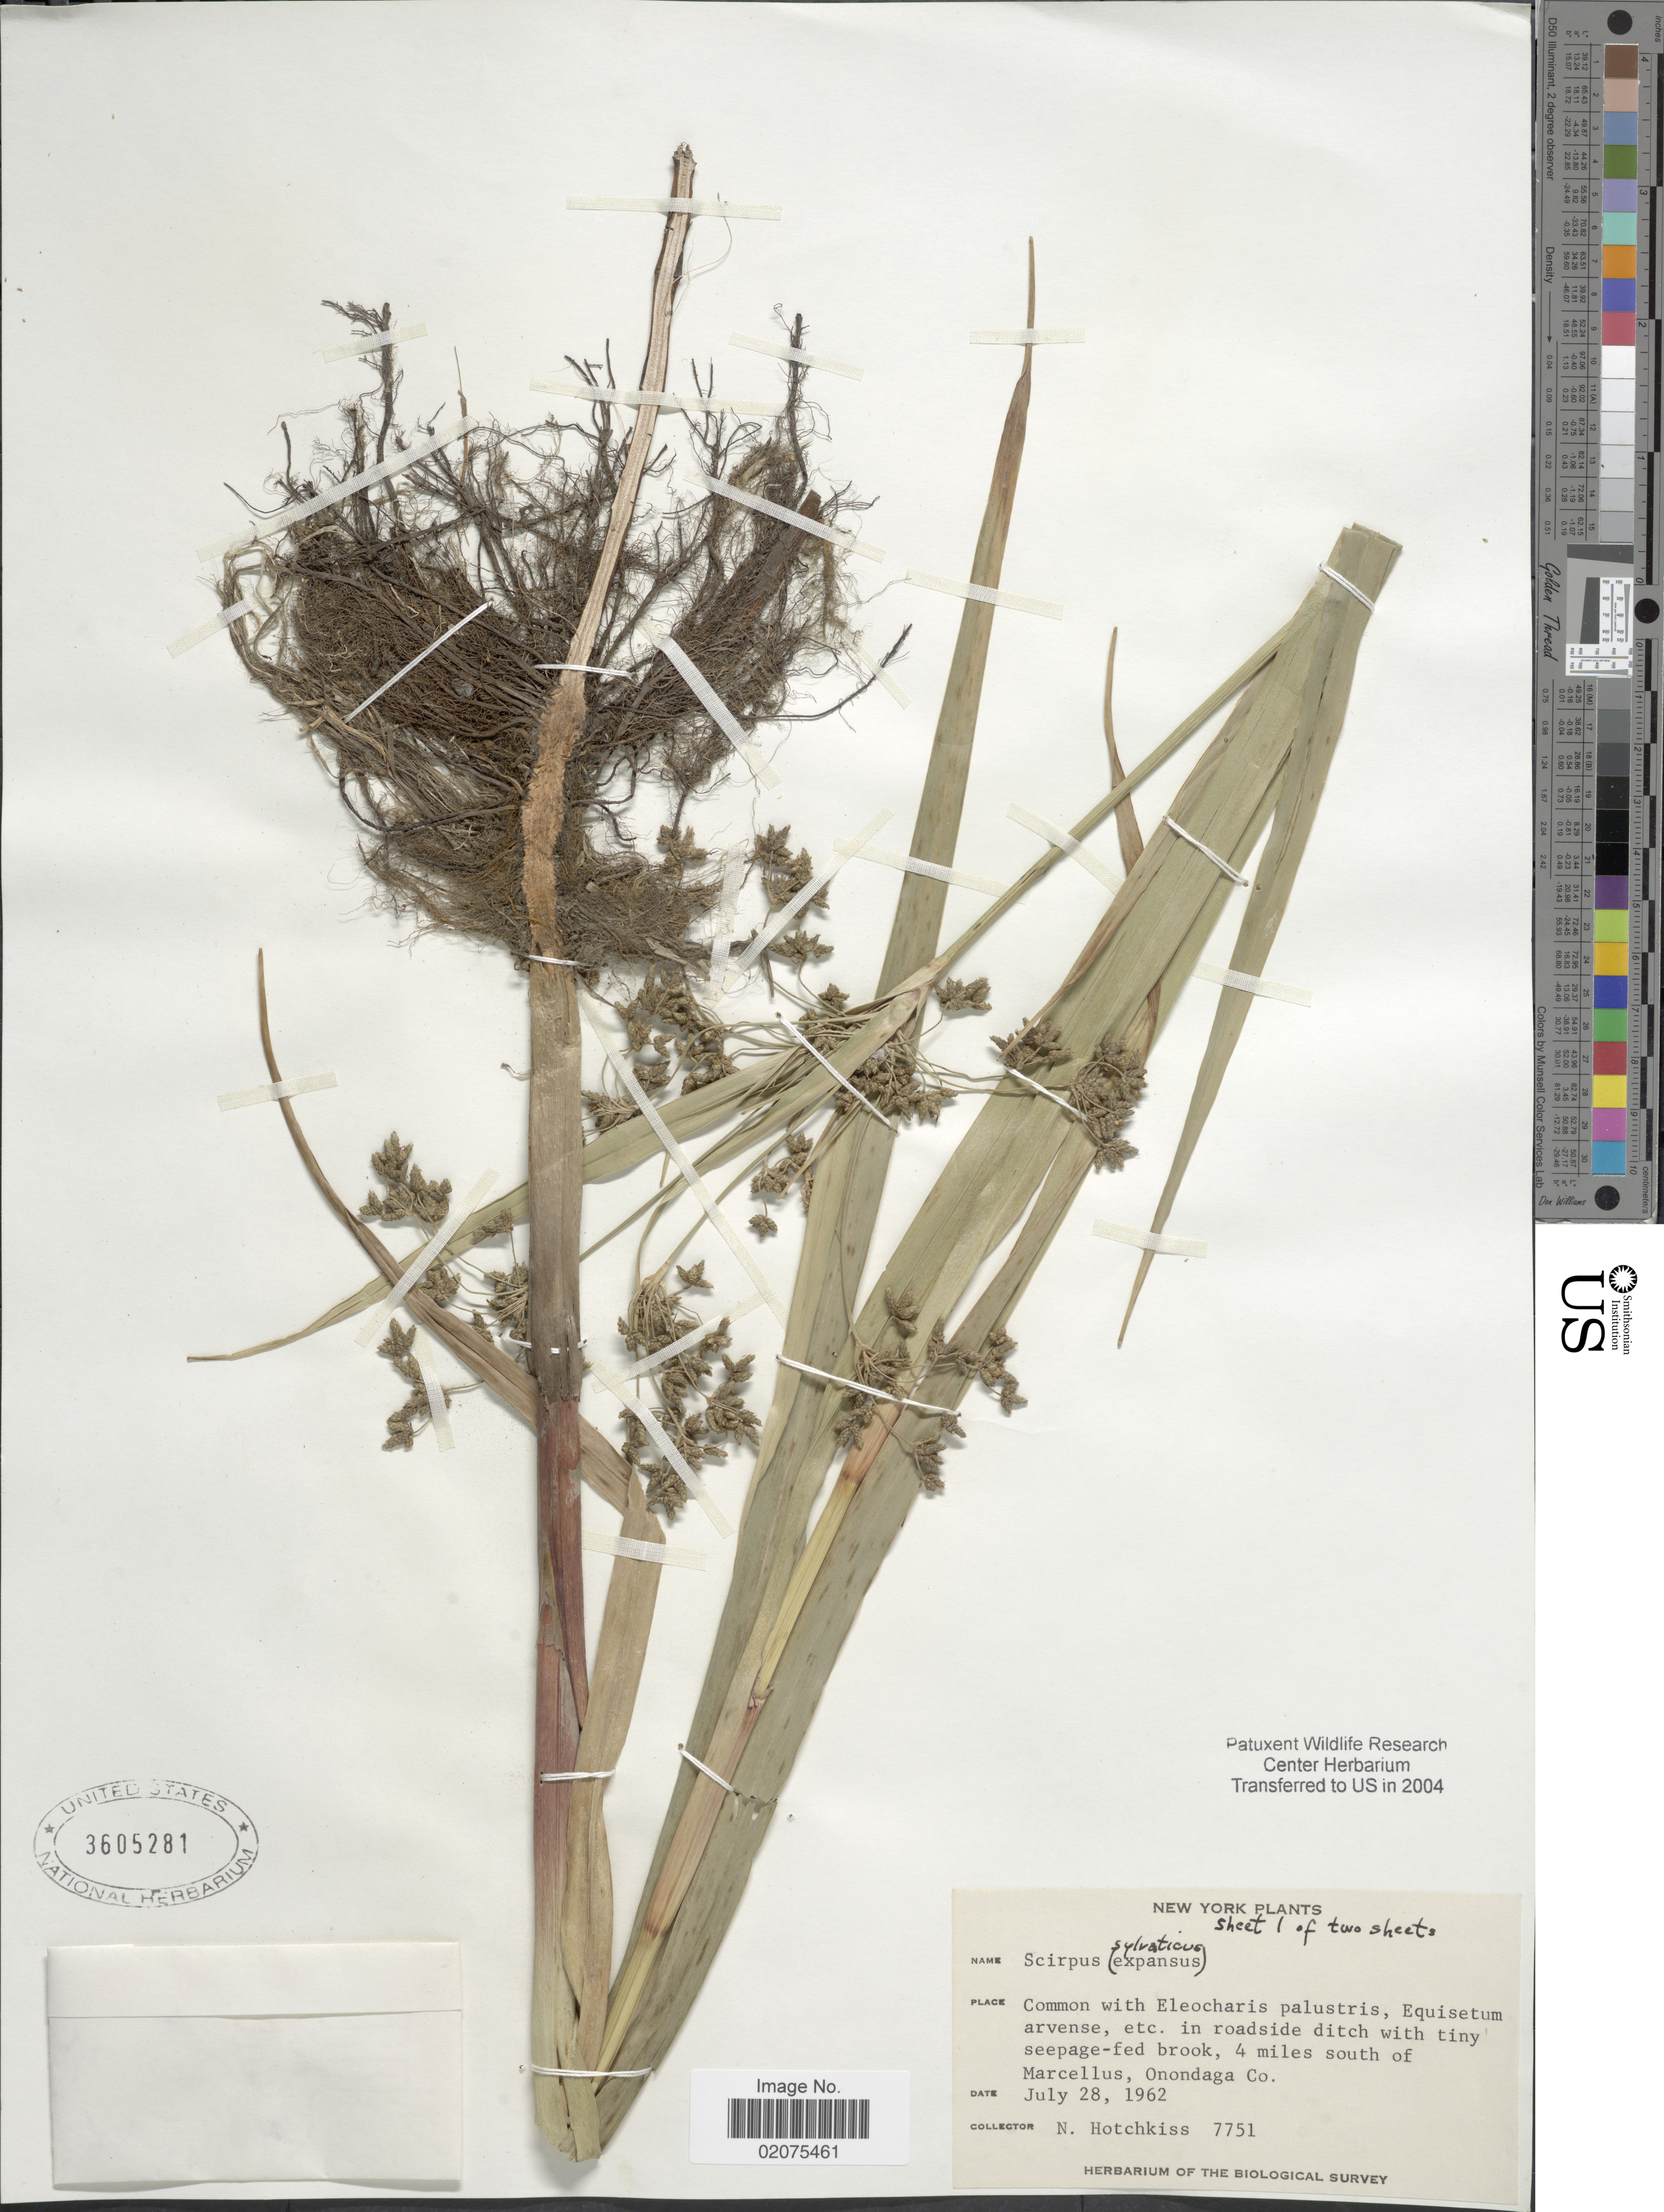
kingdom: Plantae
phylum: Tracheophyta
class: Liliopsida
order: Poales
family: Cyperaceae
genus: Scirpus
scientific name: Scirpus expansus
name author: Fernald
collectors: N. Hotchkiss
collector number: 7751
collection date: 1962-07-28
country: United States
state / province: New York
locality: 4 miles south of Marcellus, Onondaga Co.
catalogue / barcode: US 3605281